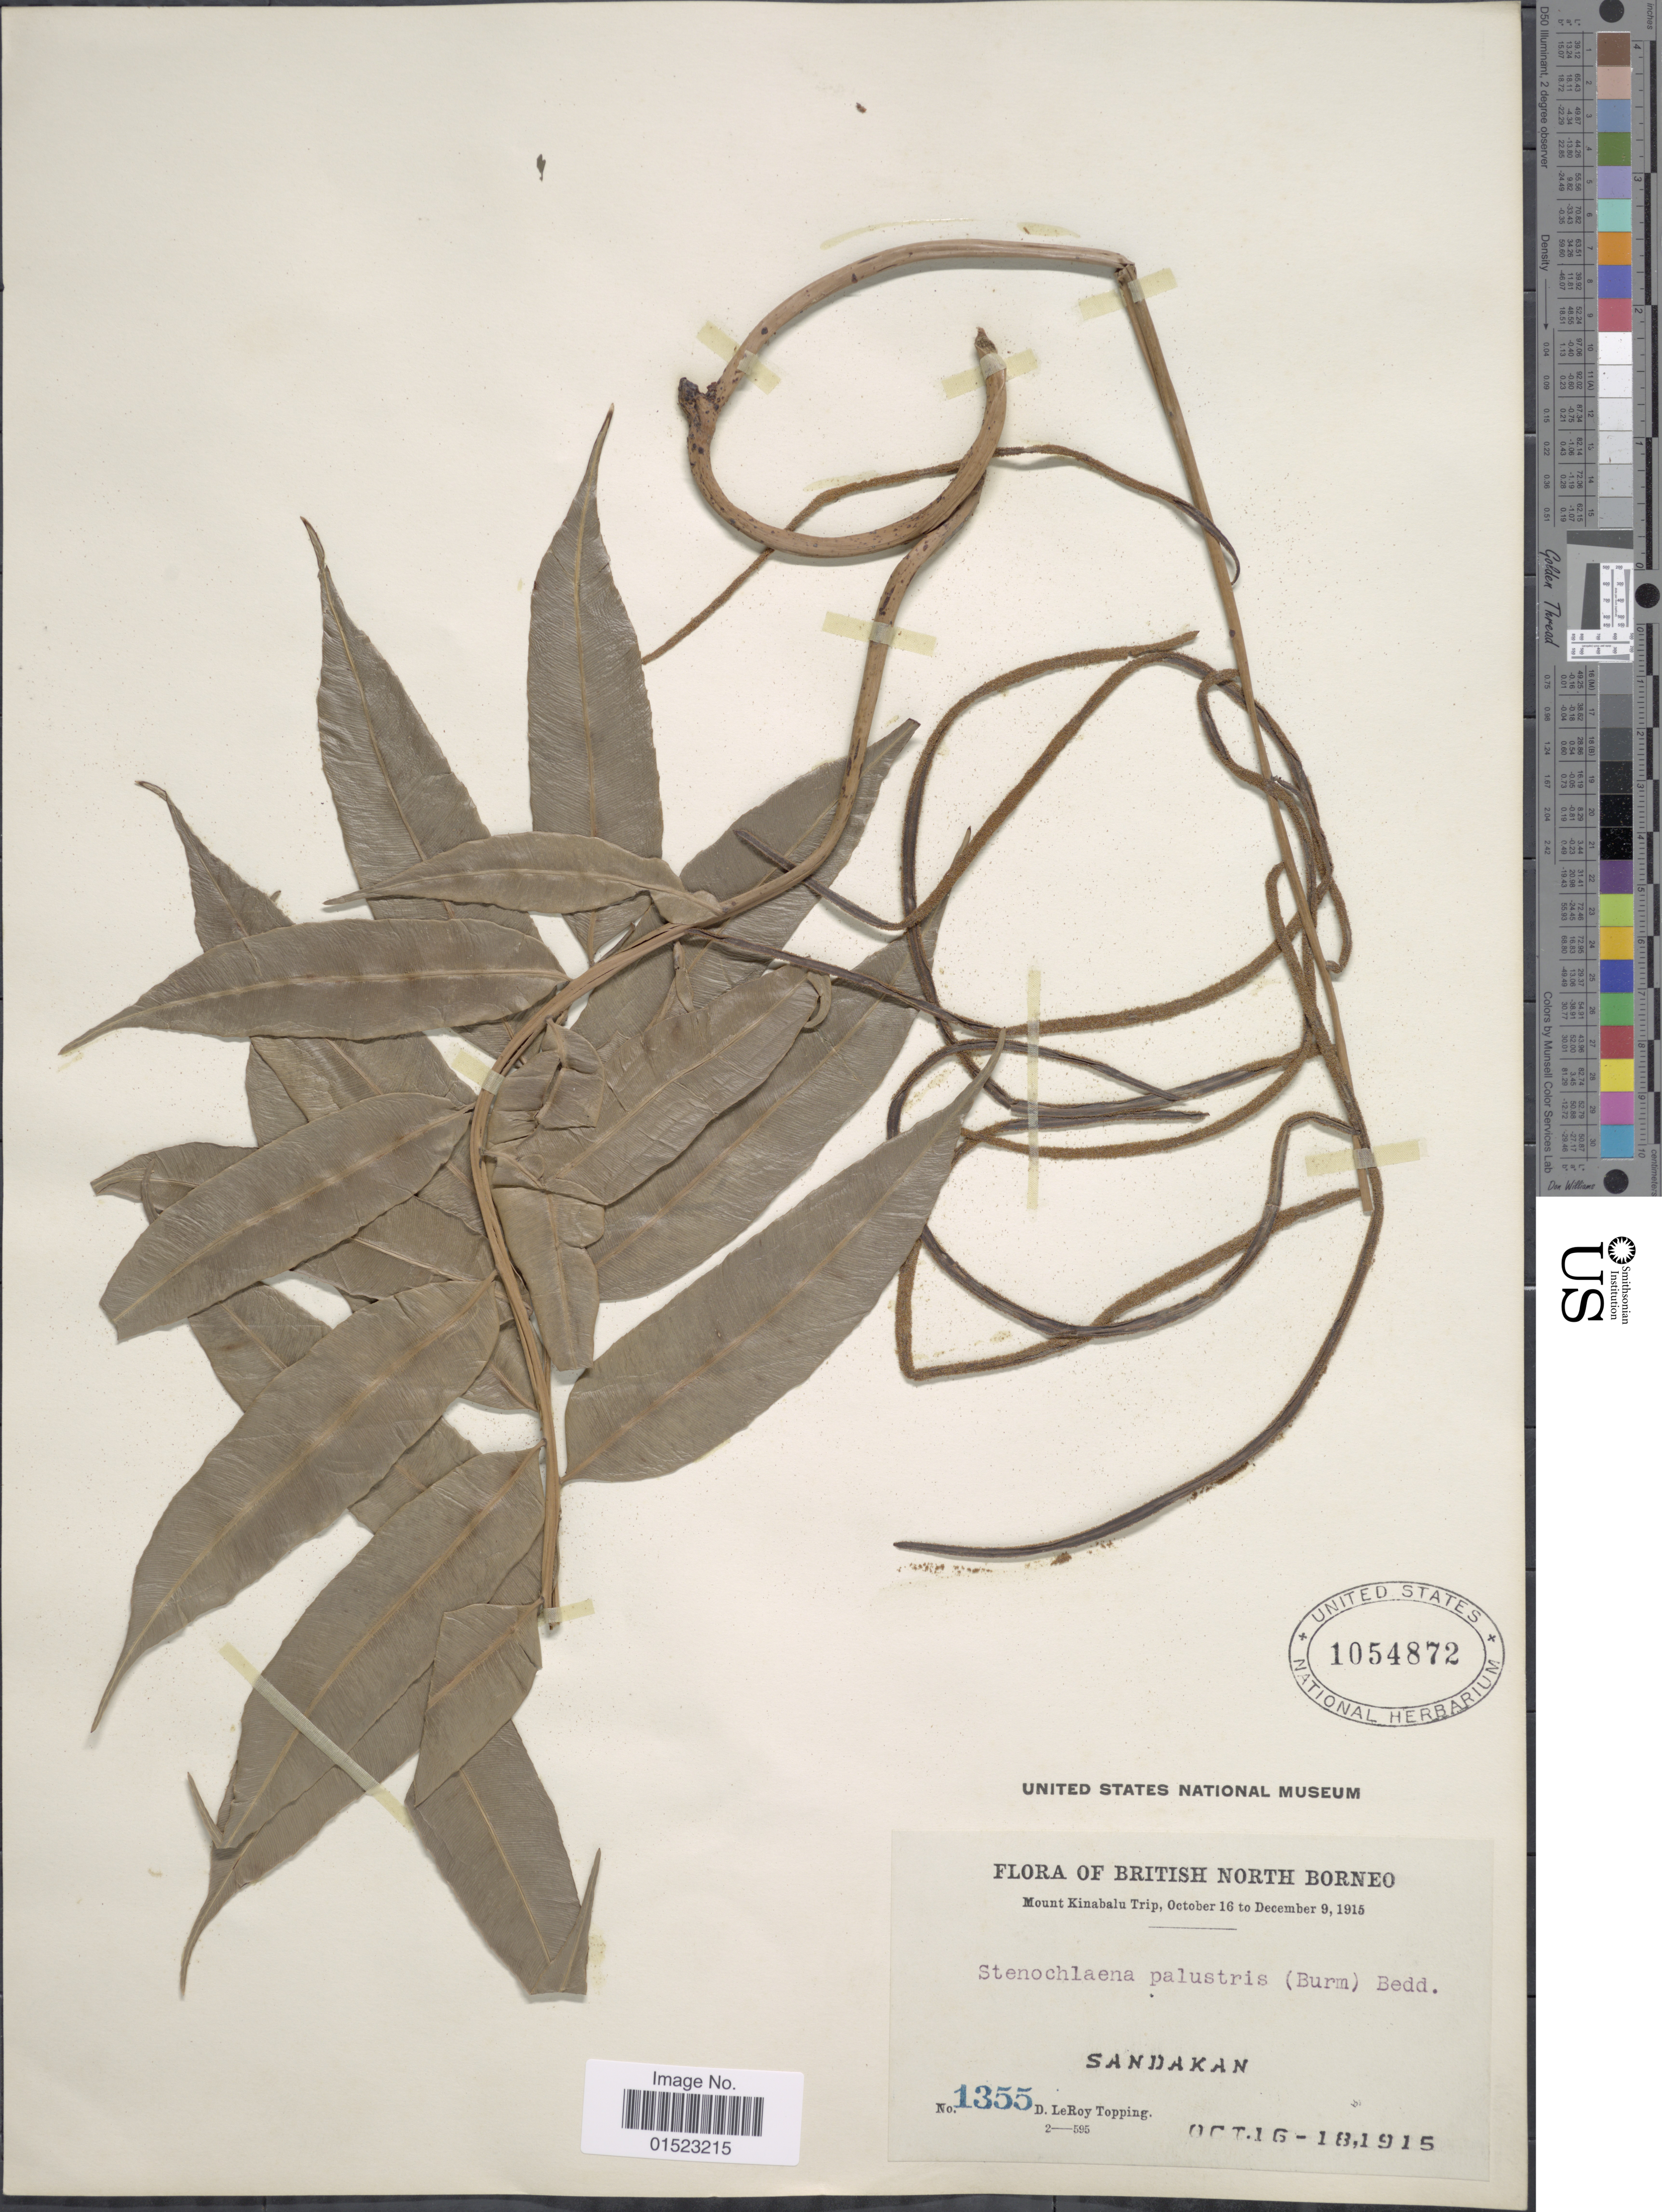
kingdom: Plantae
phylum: Tracheophyta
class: Polypodiopsida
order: Polypodiales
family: Blechnaceae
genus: Stenochlaena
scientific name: Stenochlaena palustris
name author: (Burm. f.) Bedd.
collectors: D. L. Topping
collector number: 1355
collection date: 1915-10-16/1915-10-18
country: Malaysia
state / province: Sabah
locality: British North Borneo, Mount Kinabalu Trip, Sandakan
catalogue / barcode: US 1054872